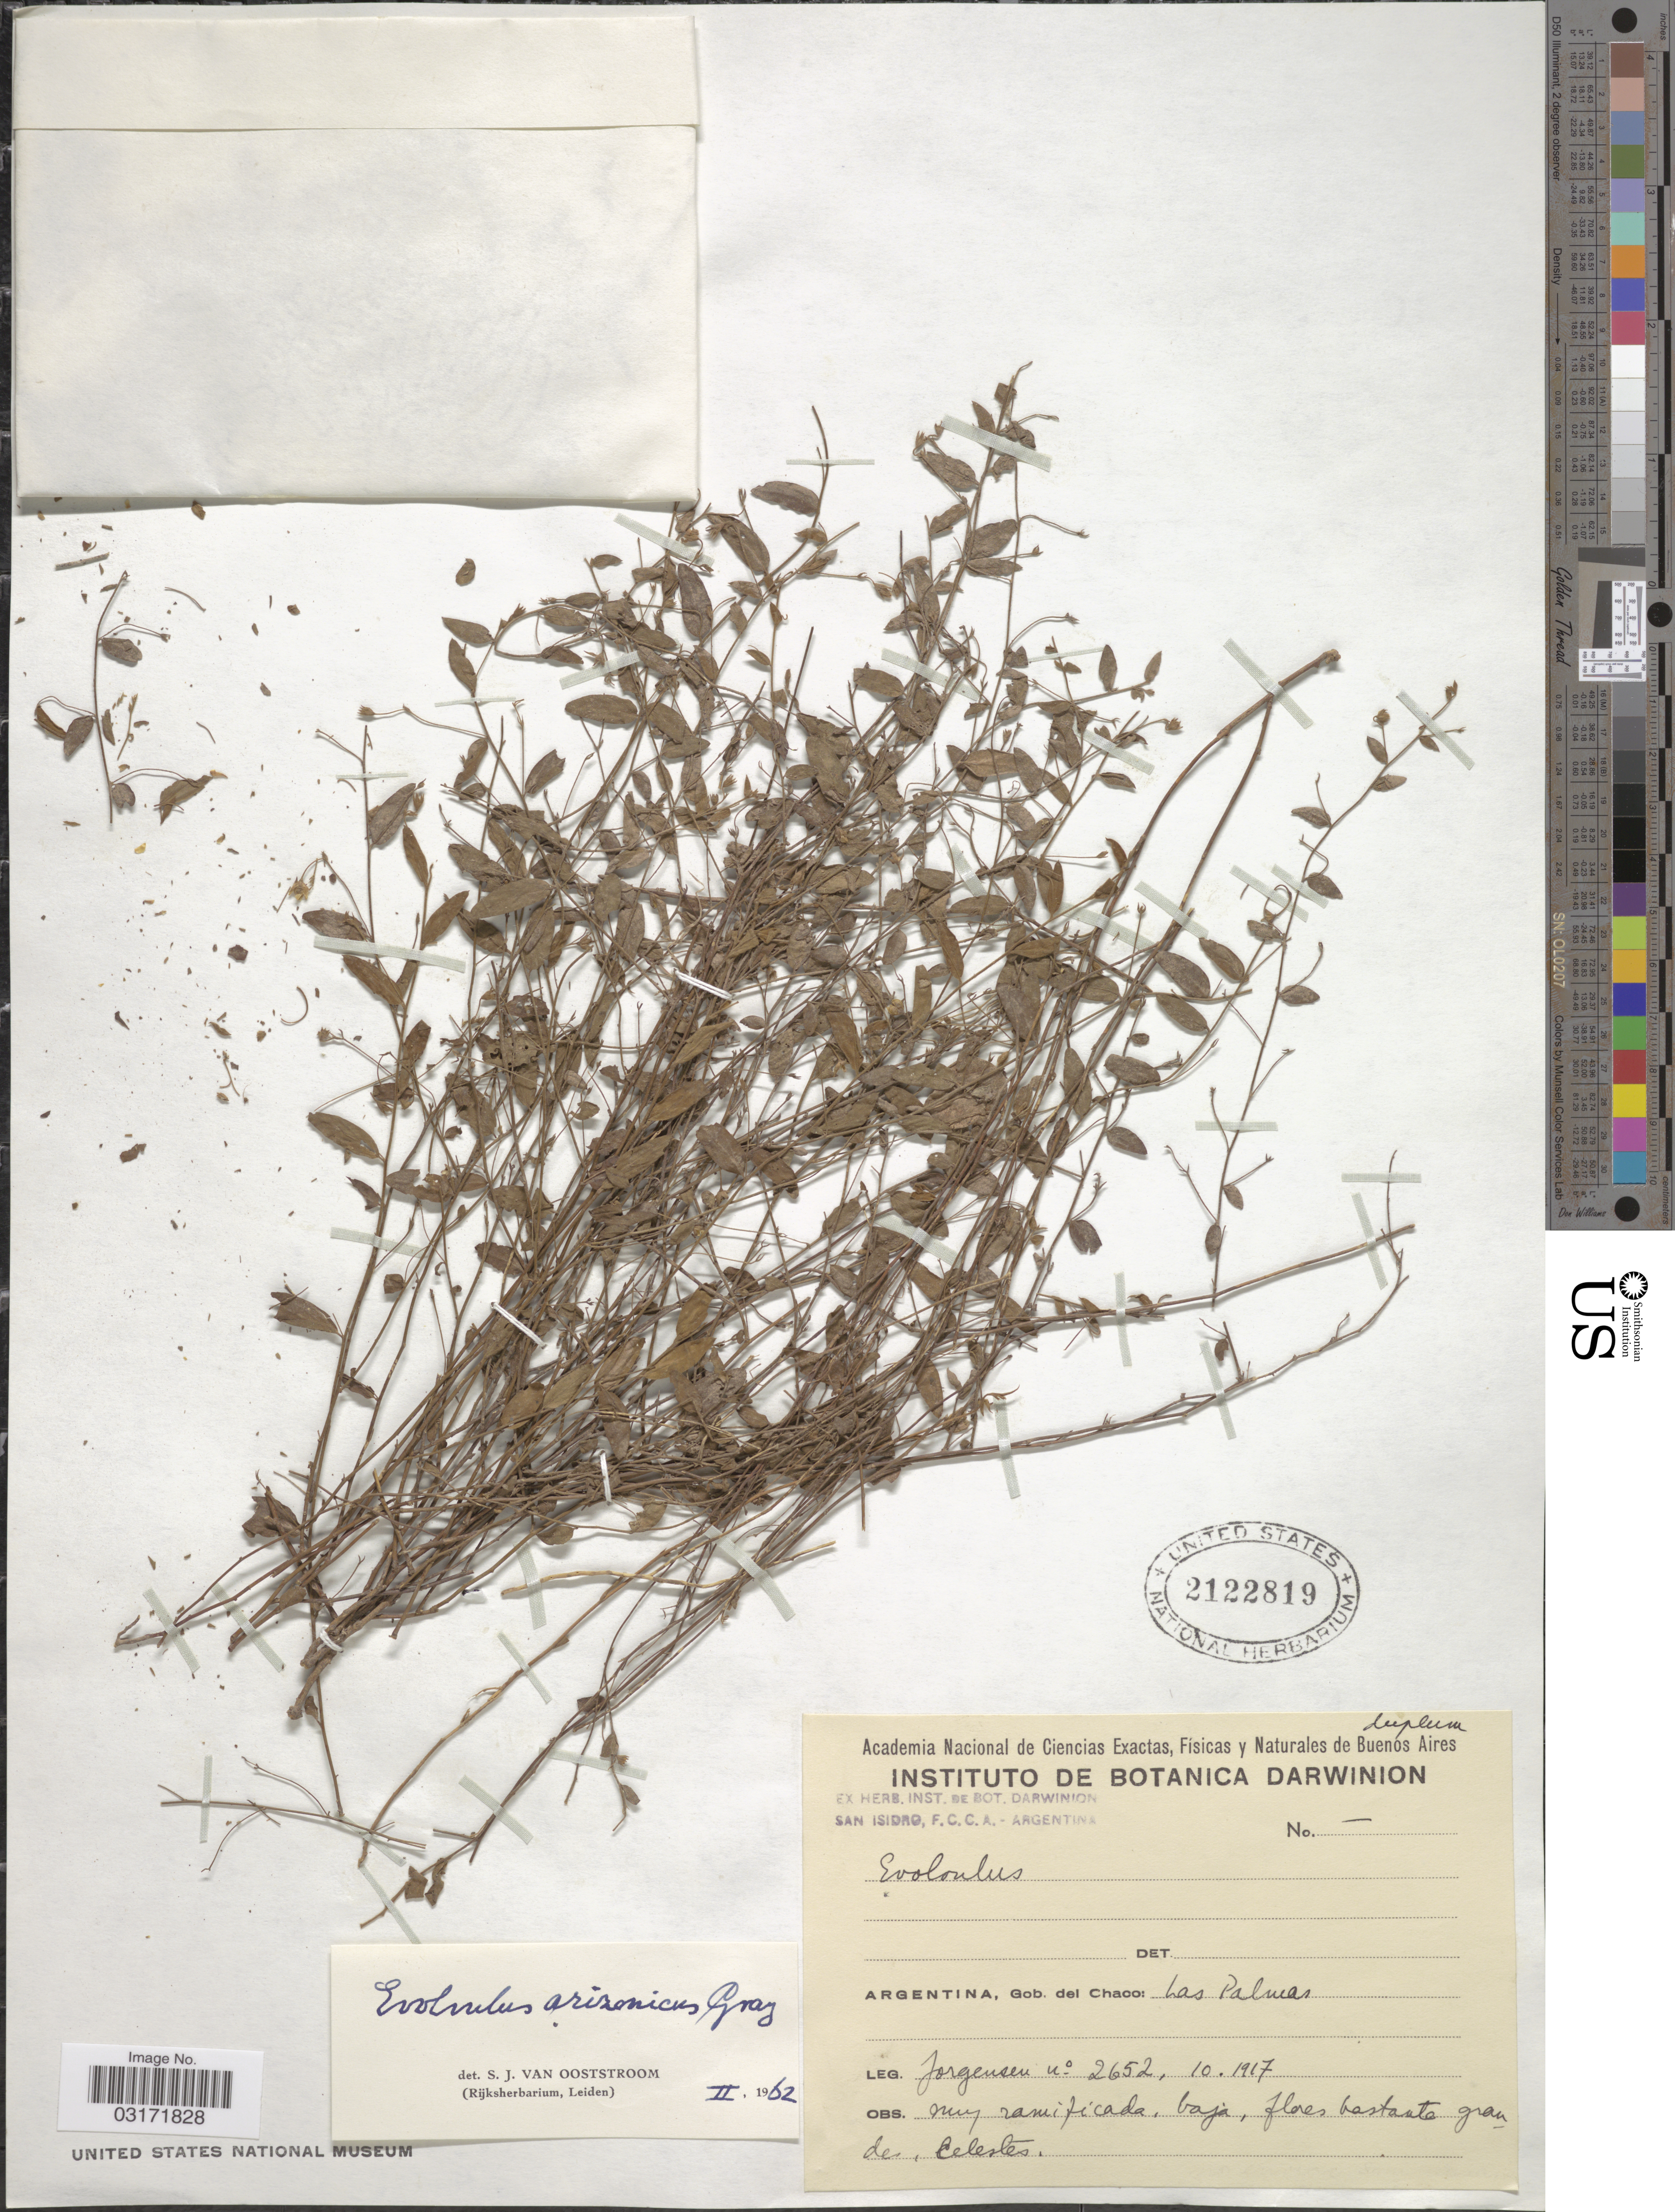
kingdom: Plantae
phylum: Tracheophyta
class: Magnoliopsida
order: Solanales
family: Convolvulaceae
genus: Evolvulus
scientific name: Evolvulus arizonicus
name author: A. Gray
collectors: Jorgensen, --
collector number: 2652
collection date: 1917-10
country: Argentina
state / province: Chaco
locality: Gob. del Chaco: Las Palmas.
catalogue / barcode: US 2122819